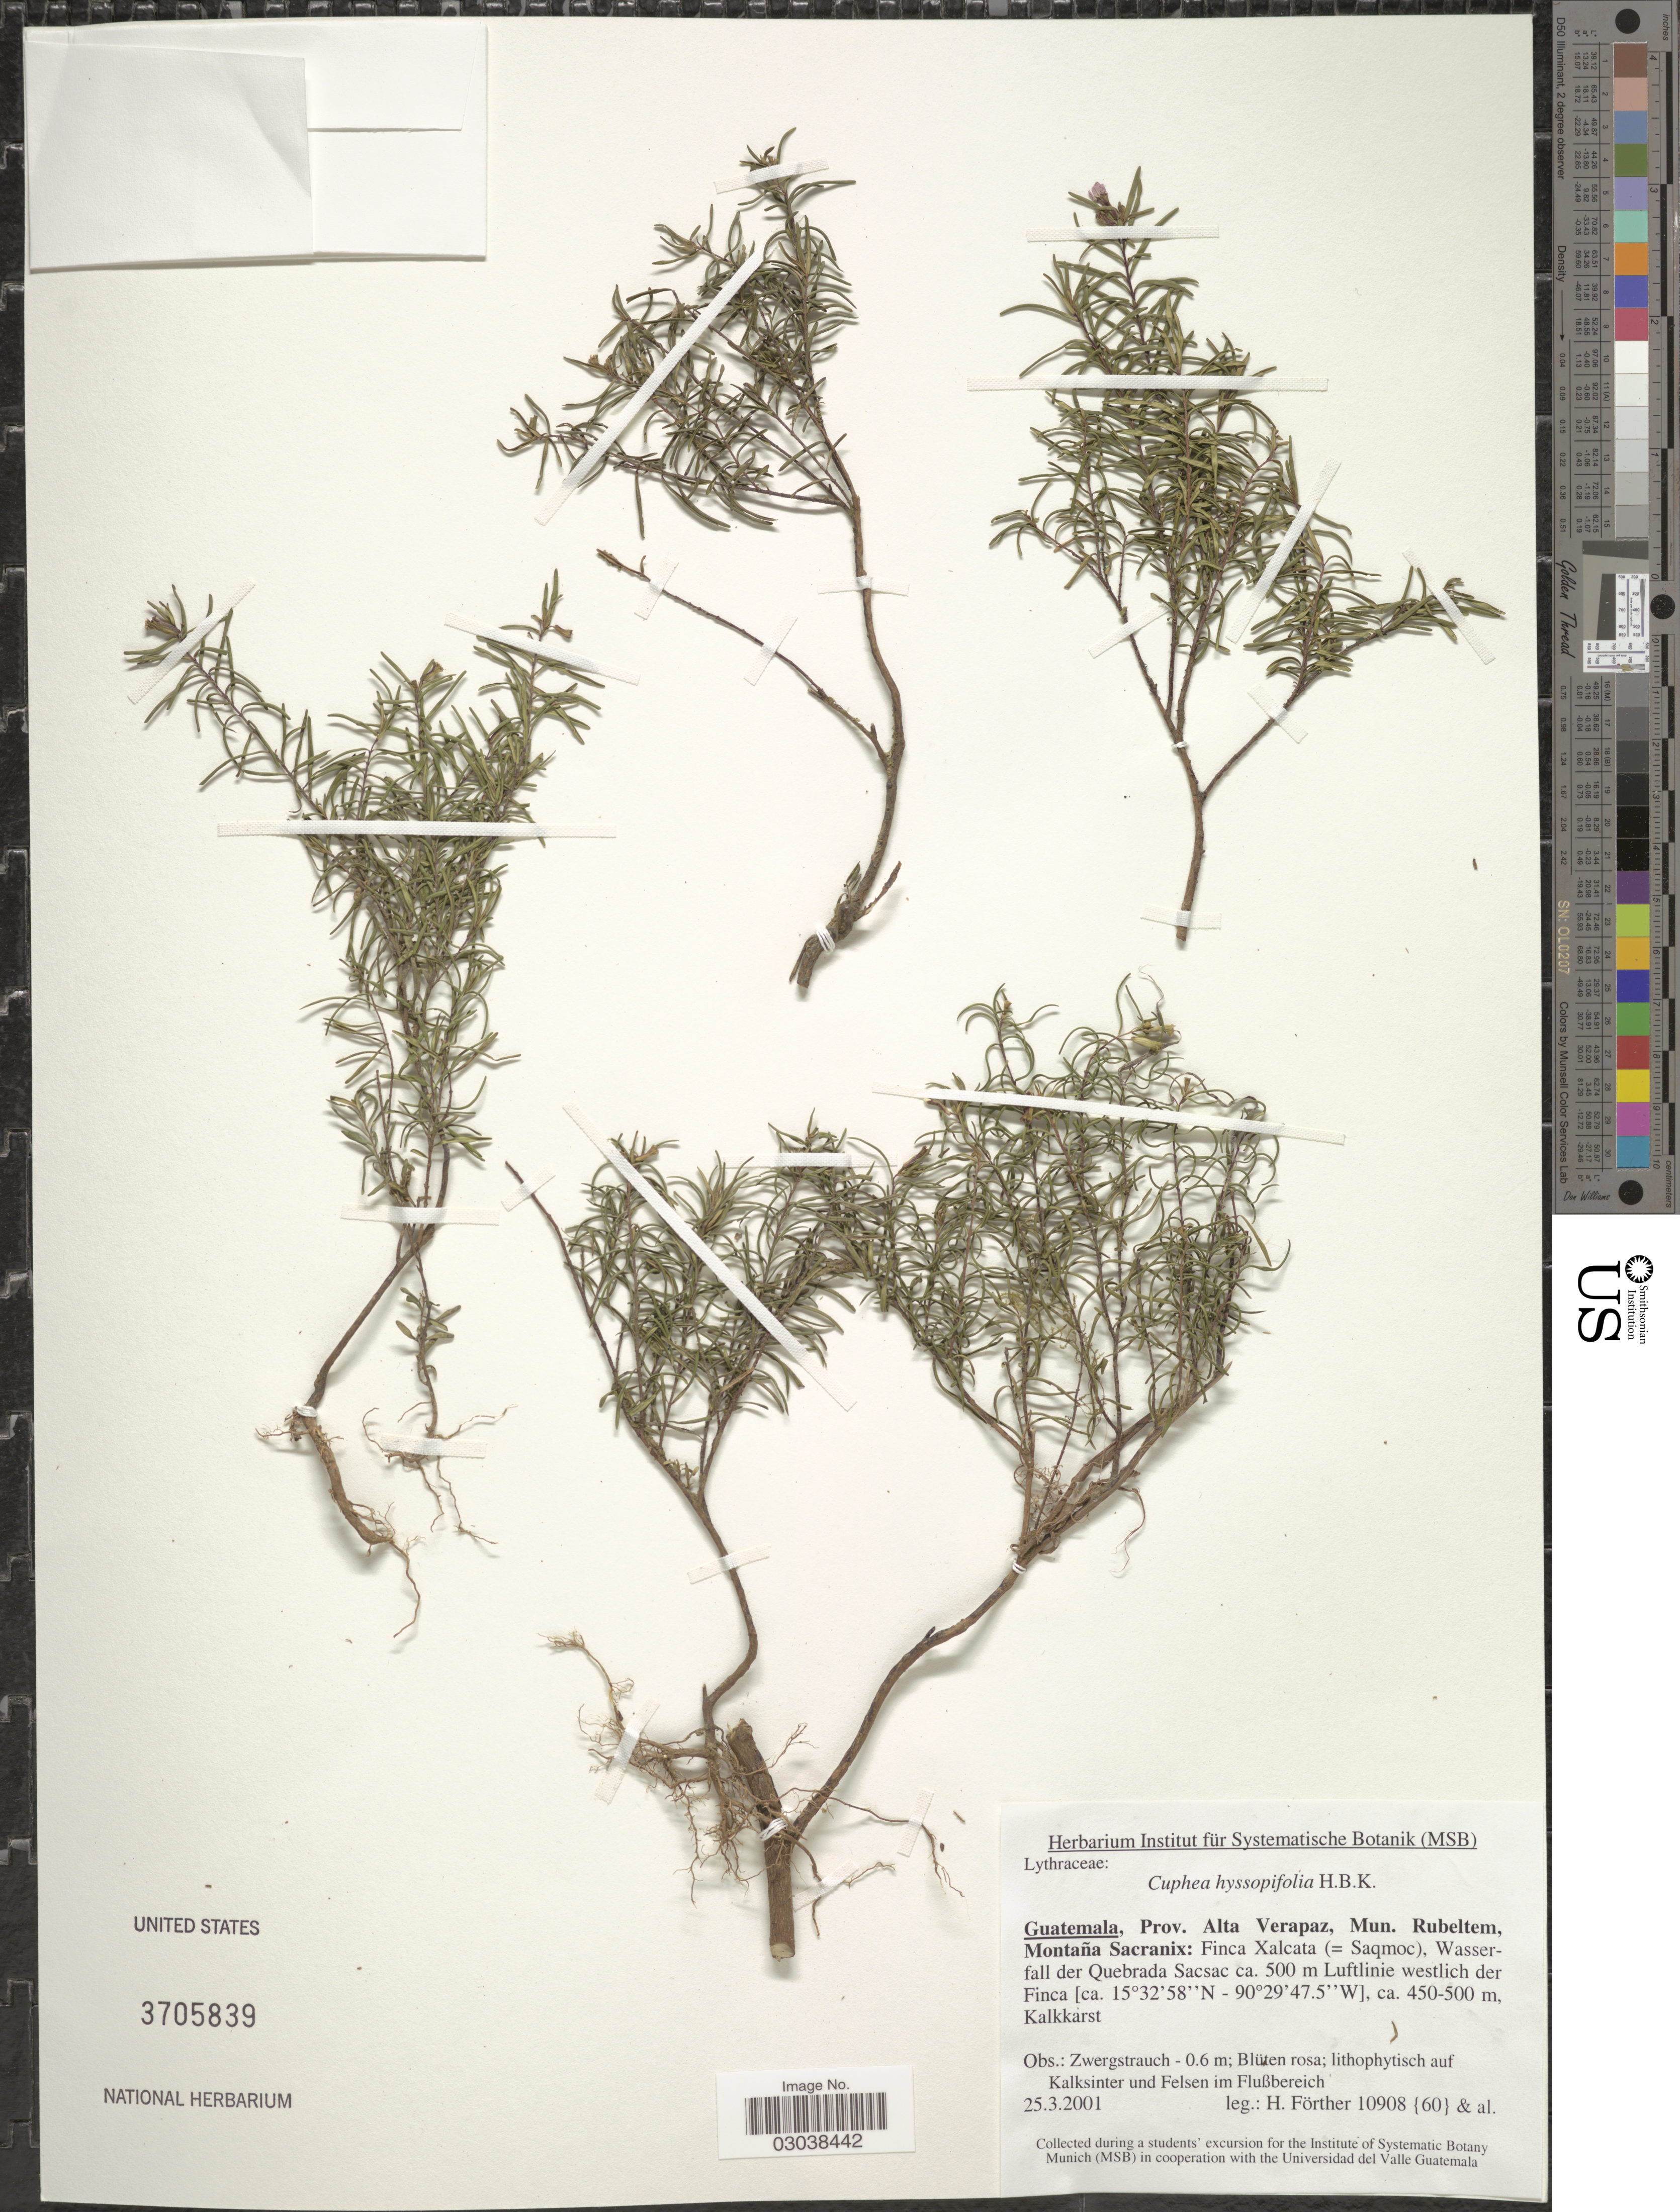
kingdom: Plantae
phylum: Tracheophyta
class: Magnoliopsida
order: Myrtales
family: Lythraceae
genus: Cuphea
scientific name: Cuphea hyssopifolia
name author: Kunth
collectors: H. Förther & et al.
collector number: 10908{60}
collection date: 2001-03-25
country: Guatemala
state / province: Alta Verapaz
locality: Mun. Rubeltem, Montaña Sacranix: Finca Xalcata (=Saqmoc), Wasserfall der Quebrada Sacsac ca. 500 m Luftlinie westlich der Finca.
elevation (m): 450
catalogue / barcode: US 3705839